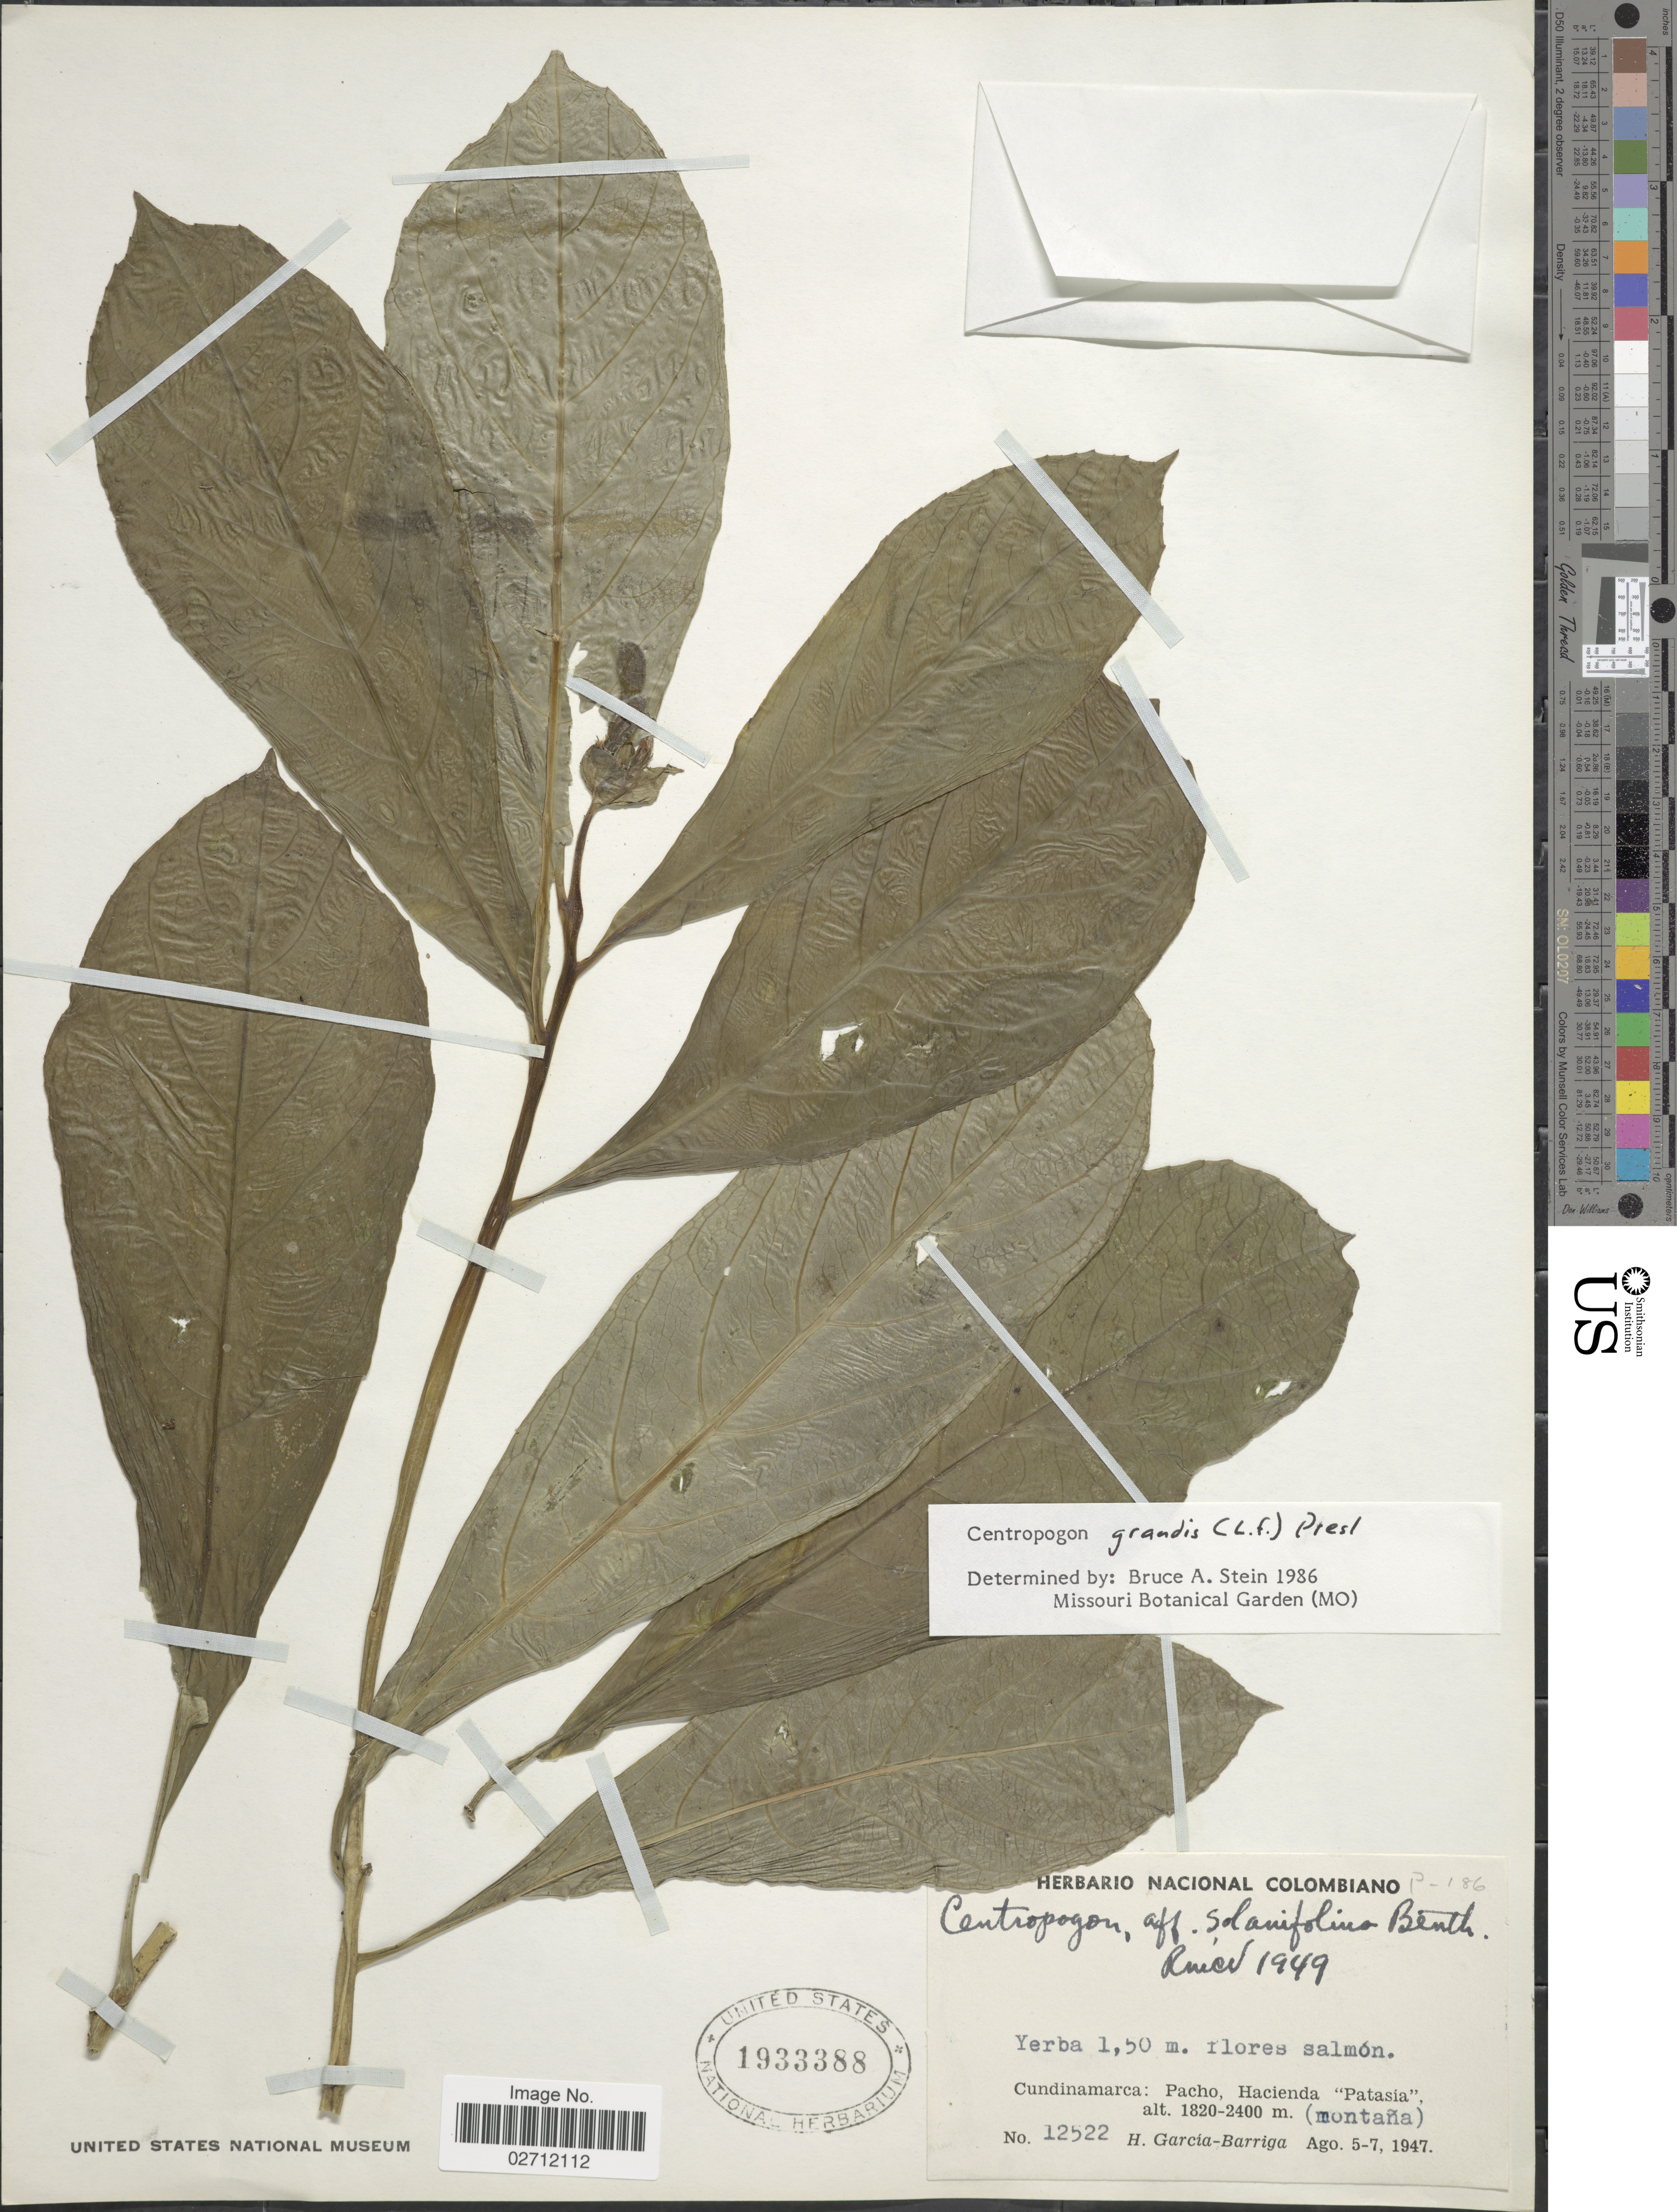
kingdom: Plantae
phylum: Tracheophyta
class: Magnoliopsida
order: Asterales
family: Campanulaceae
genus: Centropogon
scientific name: Centropogon grandis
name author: (L. f.) C. Presl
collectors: H. García Barriga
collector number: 12522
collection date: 1947-08-05/1947-08-07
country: Colombia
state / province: Cundinamarca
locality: Pacho, Hacienda "Pastasia"(montana).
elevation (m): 1820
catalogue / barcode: US 1933388